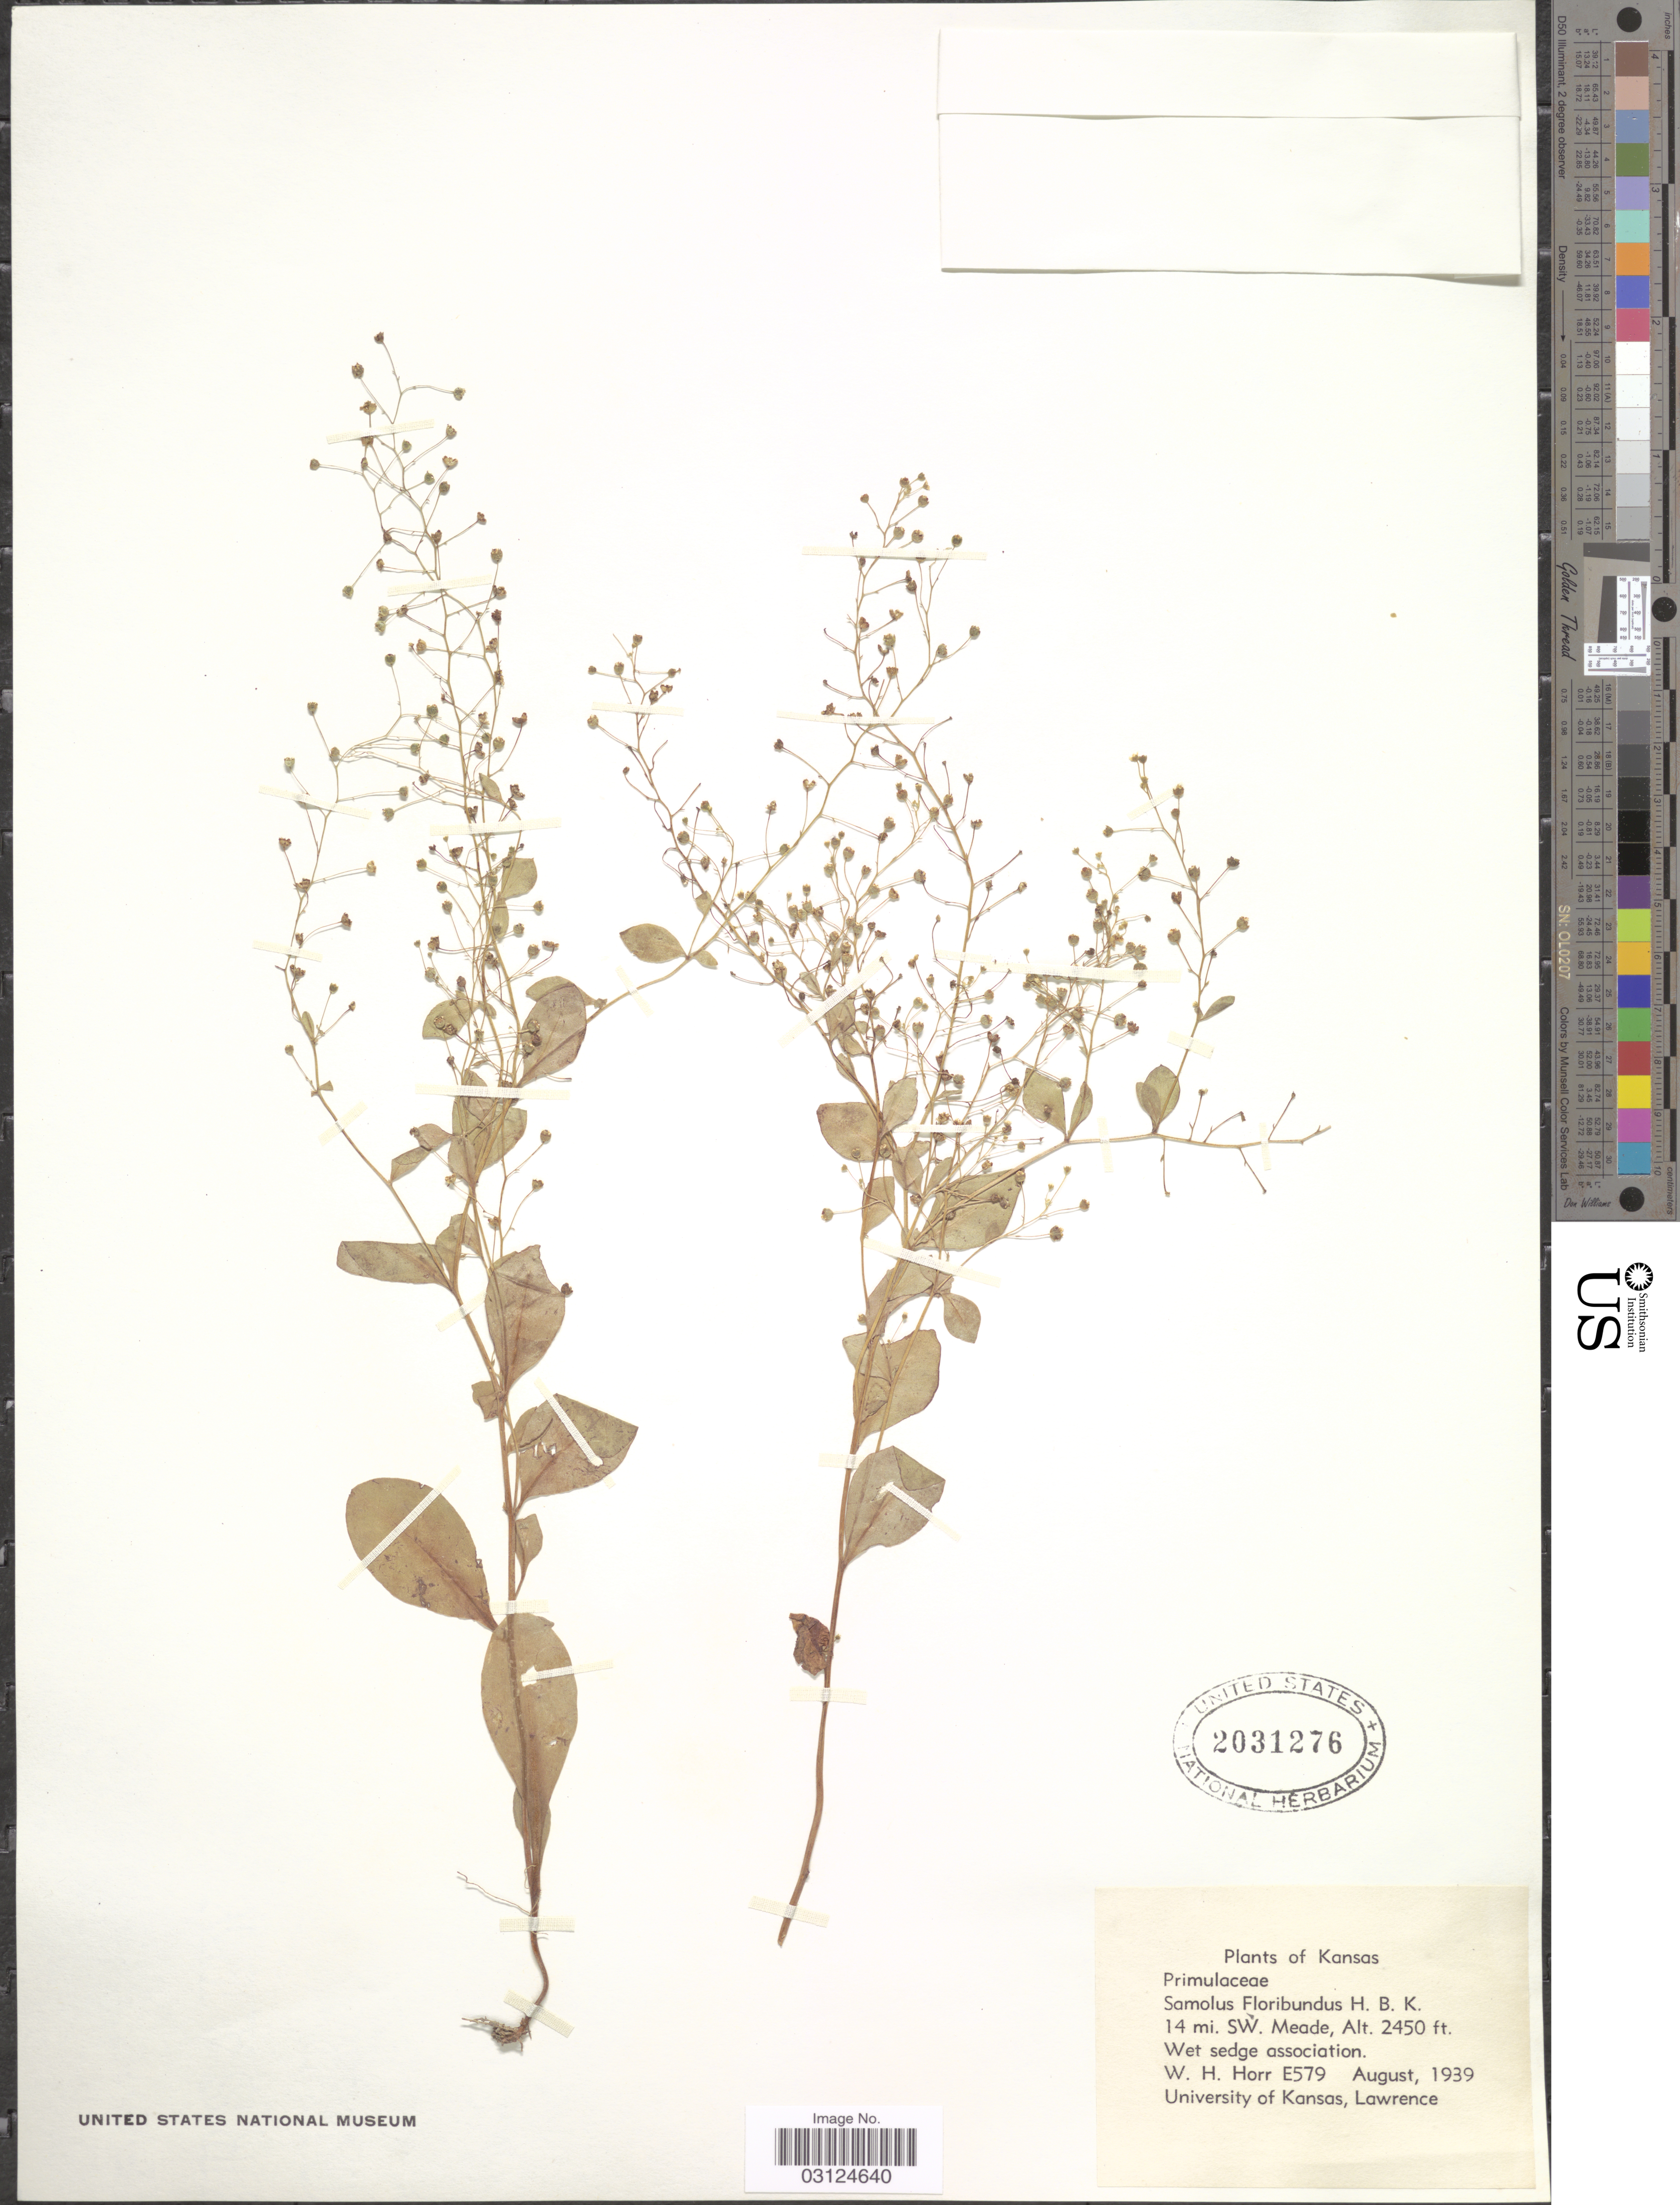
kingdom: Plantae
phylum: Tracheophyta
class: Magnoliopsida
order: Ericales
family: Primulaceae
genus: Samolus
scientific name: Samolus parviflorus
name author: Raf.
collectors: W. H. Horr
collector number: E579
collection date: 1939-08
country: United States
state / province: Kansas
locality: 14 mi. SW. Meade.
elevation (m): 747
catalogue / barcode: US 2031276